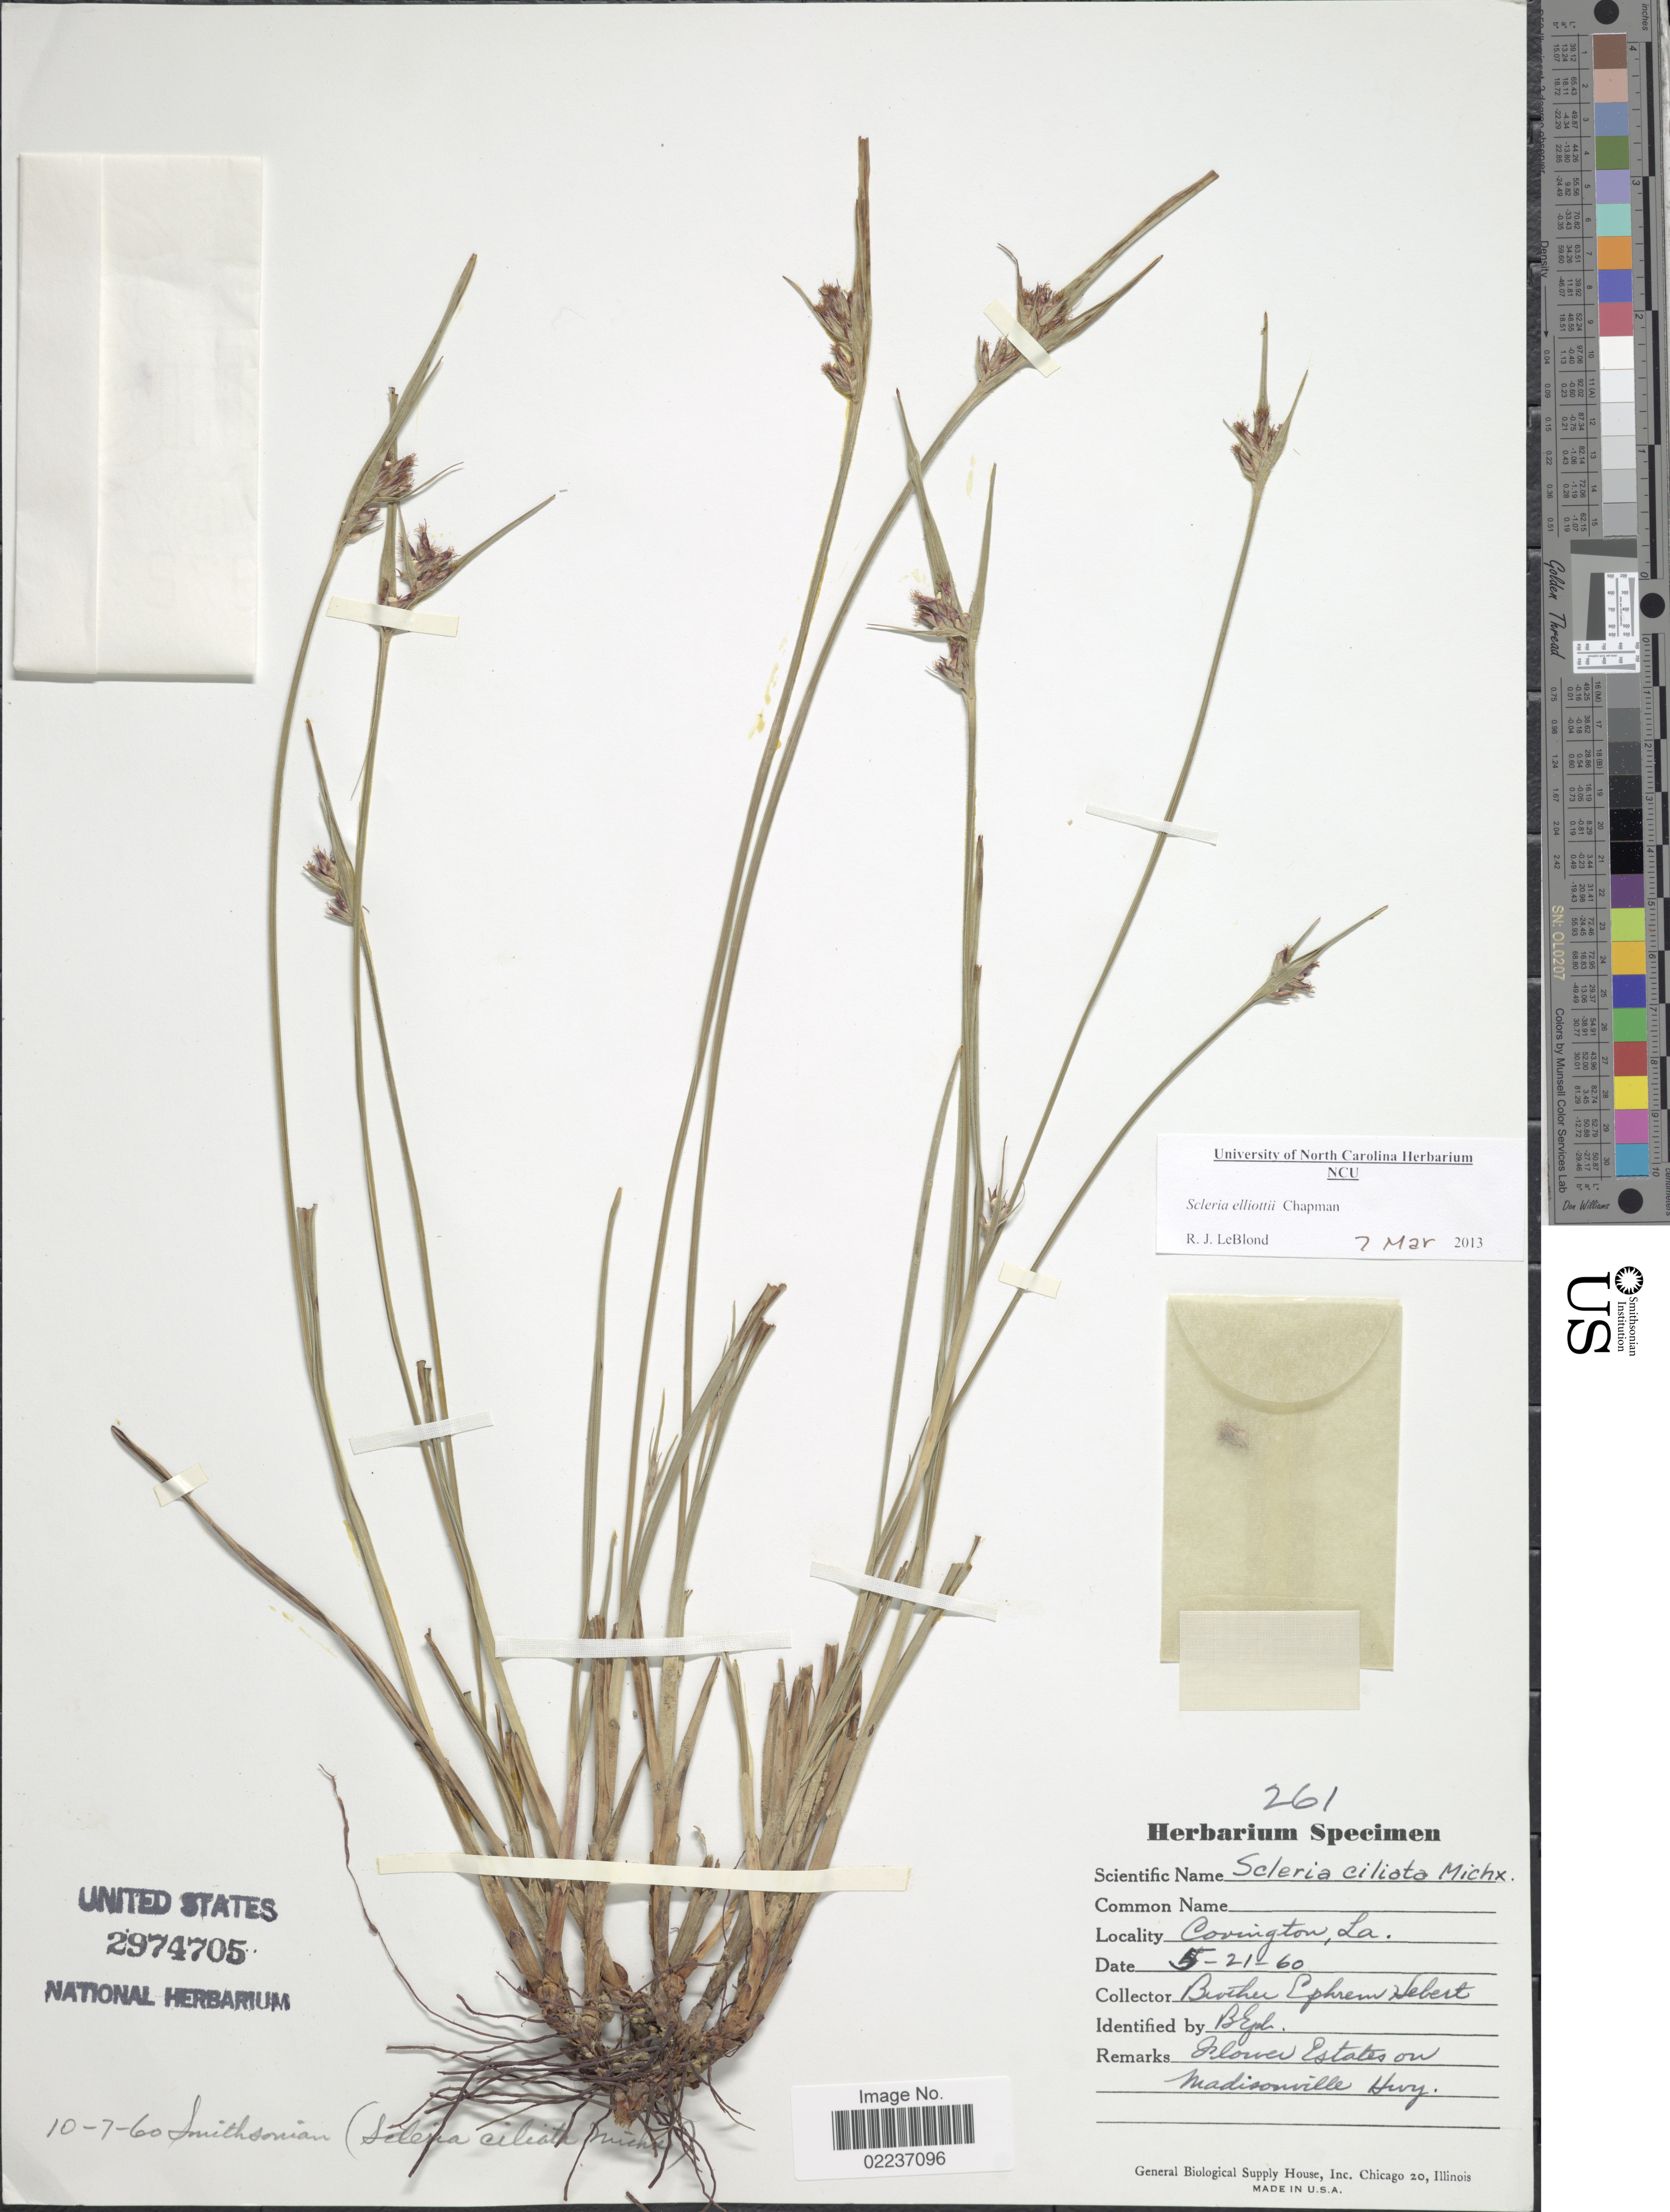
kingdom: Plantae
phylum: Tracheophyta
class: Liliopsida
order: Poales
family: Cyperaceae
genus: Scleria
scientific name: Scleria ciliata var. elliottii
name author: (Chapm.) Fernald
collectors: E. Hebert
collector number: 261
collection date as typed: Transcribed d/m/y: 21/5/60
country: United States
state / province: Louisiana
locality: Covington, on Madisonville Hwy.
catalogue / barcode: US 2974705